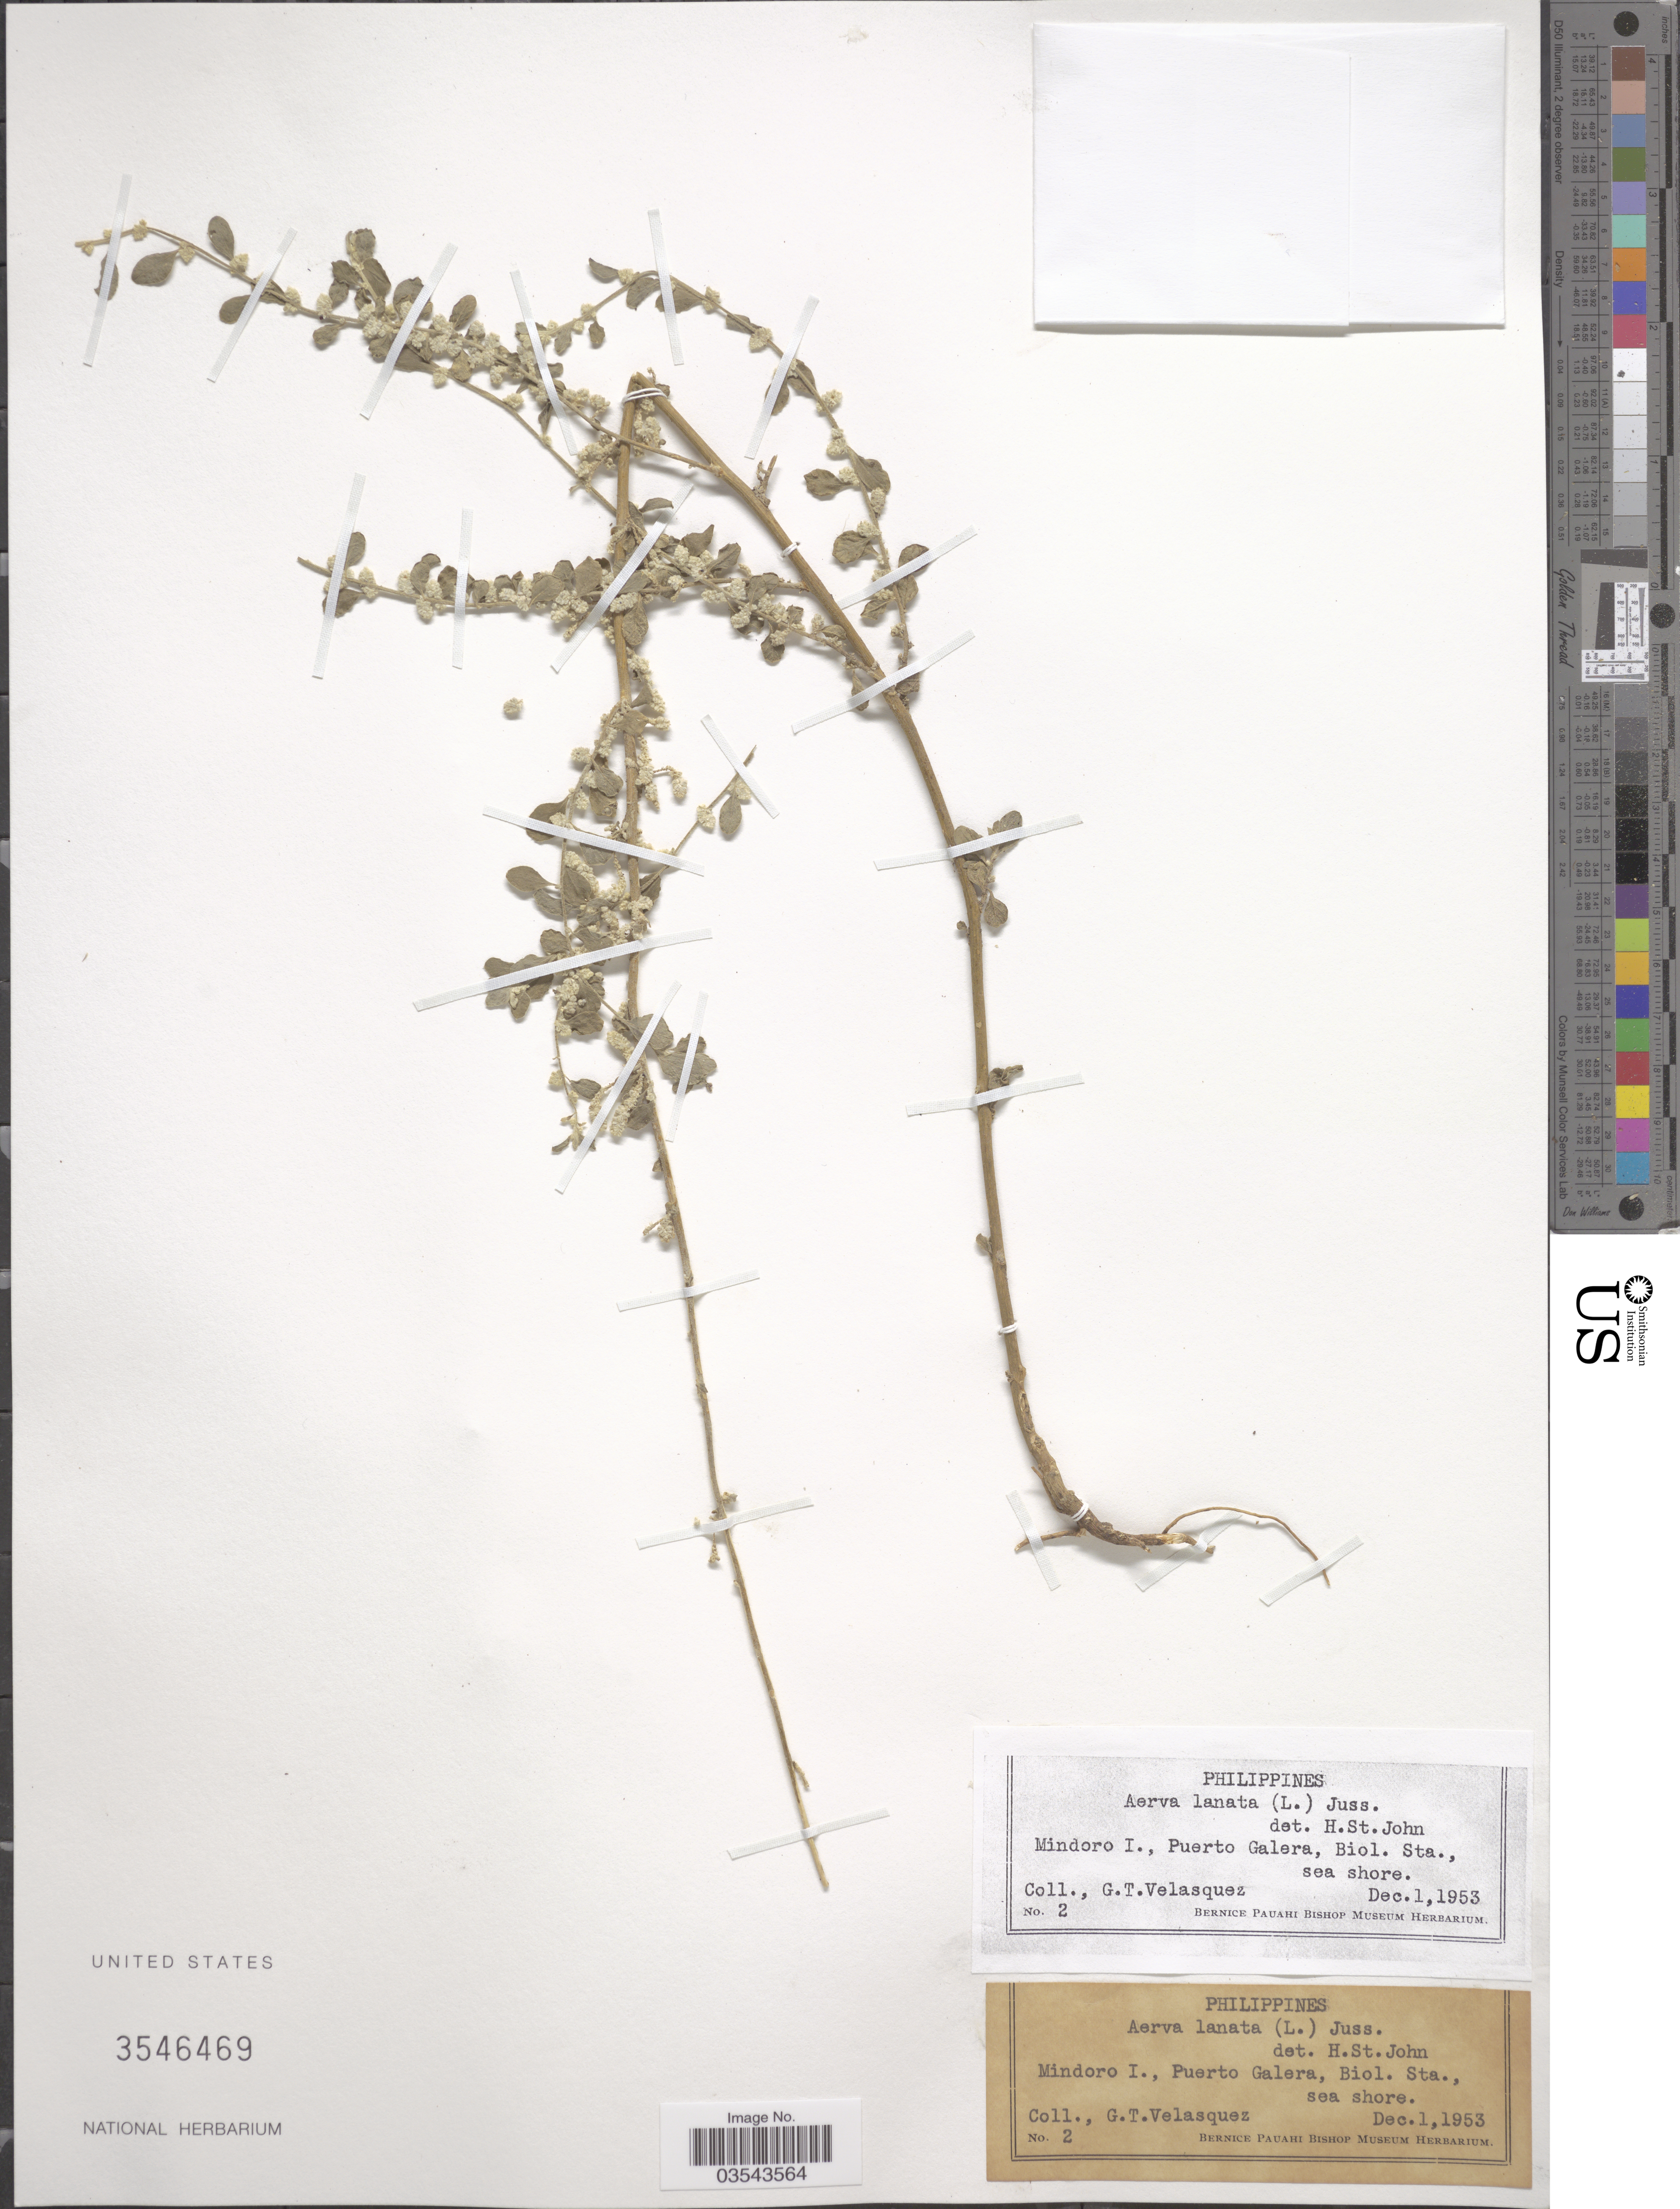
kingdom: Plantae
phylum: Tracheophyta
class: Magnoliopsida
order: Caryophyllales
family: Amaranthaceae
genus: Ouret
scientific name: Ouret lanata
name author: (L.) Kuntze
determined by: U.S. National Herbarium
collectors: G. Velasquez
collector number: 2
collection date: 1953-12-01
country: Philippines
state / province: Mimaropa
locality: Mindoro I., Puerto Galera, Biol. Sta.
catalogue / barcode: US 3546469